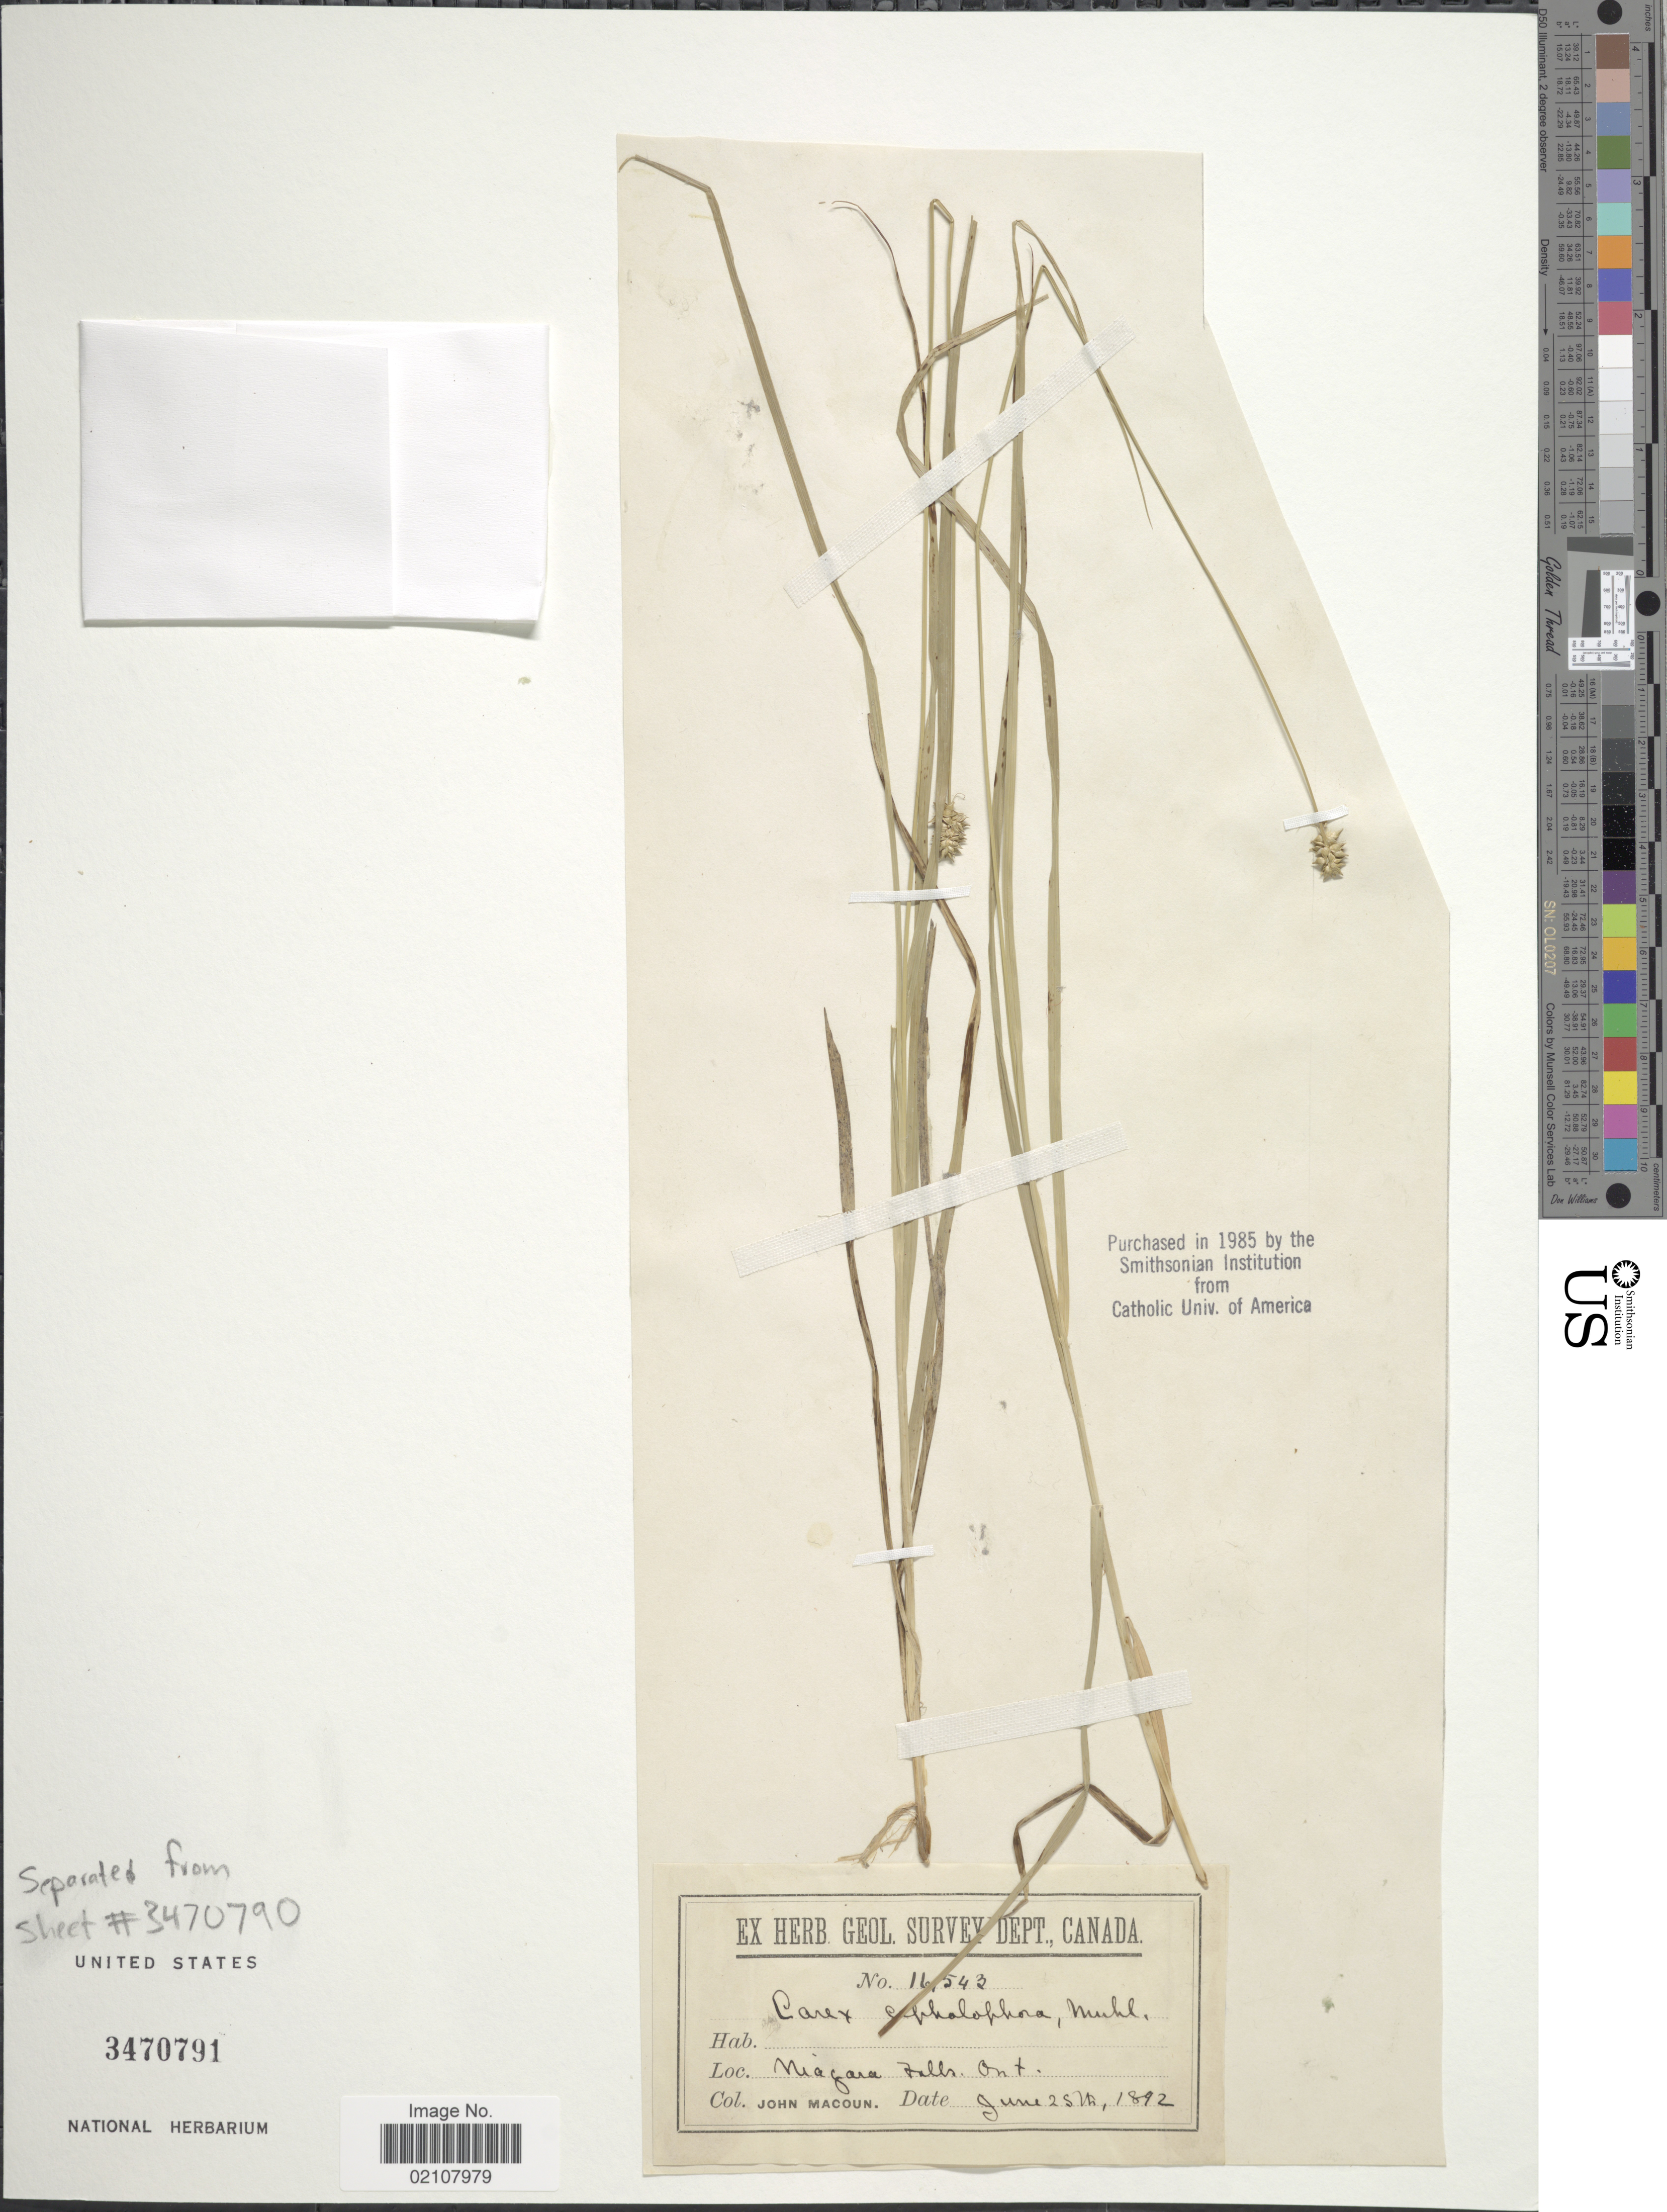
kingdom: Plantae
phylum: Tracheophyta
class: Liliopsida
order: Poales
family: Cyperaceae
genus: Carex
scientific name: Carex cephalophora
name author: Muhl. ex Willd.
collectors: J. Macoun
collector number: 16543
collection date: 1892-06-25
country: Canada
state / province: Ontario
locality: Niagara Falls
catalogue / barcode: US 3470791